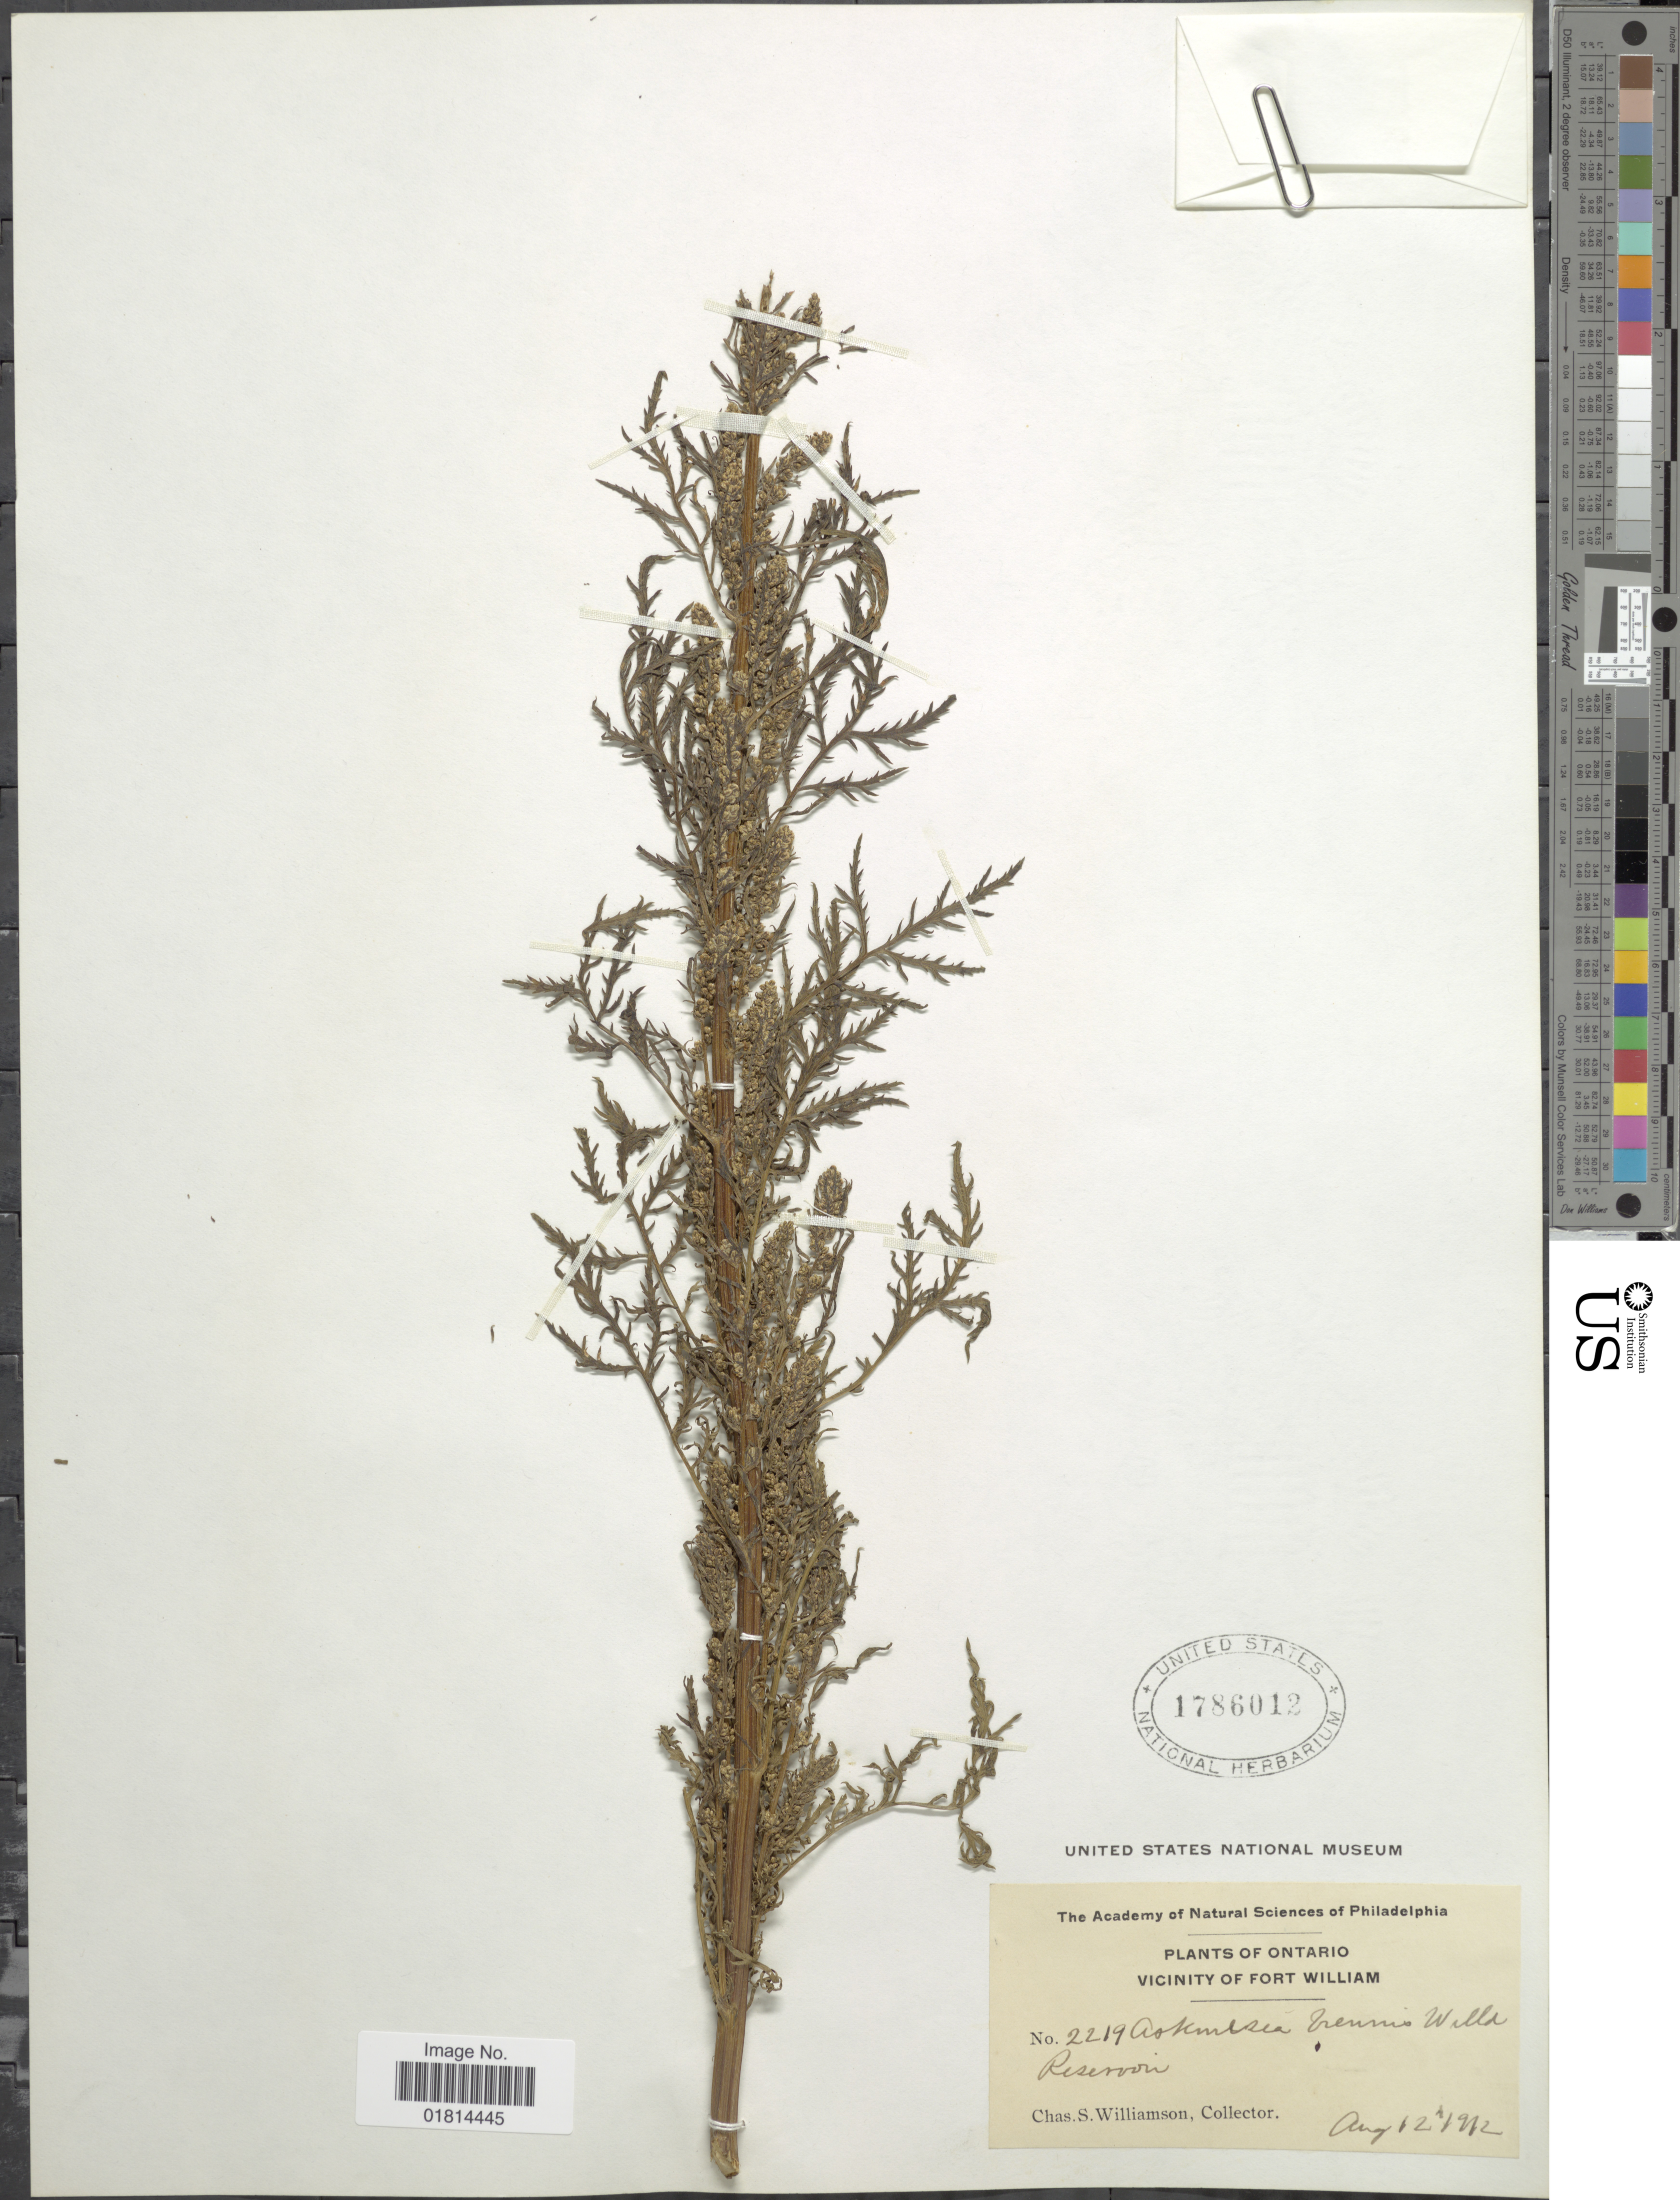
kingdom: Plantae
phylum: Tracheophyta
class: Magnoliopsida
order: Asterales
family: Asteraceae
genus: Artemisia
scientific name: Artemisia biennis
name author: Willd.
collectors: C. Williamson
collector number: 2219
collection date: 1912-08-12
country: Canada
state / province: Ontario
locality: Ontario. Vicinity of Fort Williams. Reservoir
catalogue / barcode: US 1786012